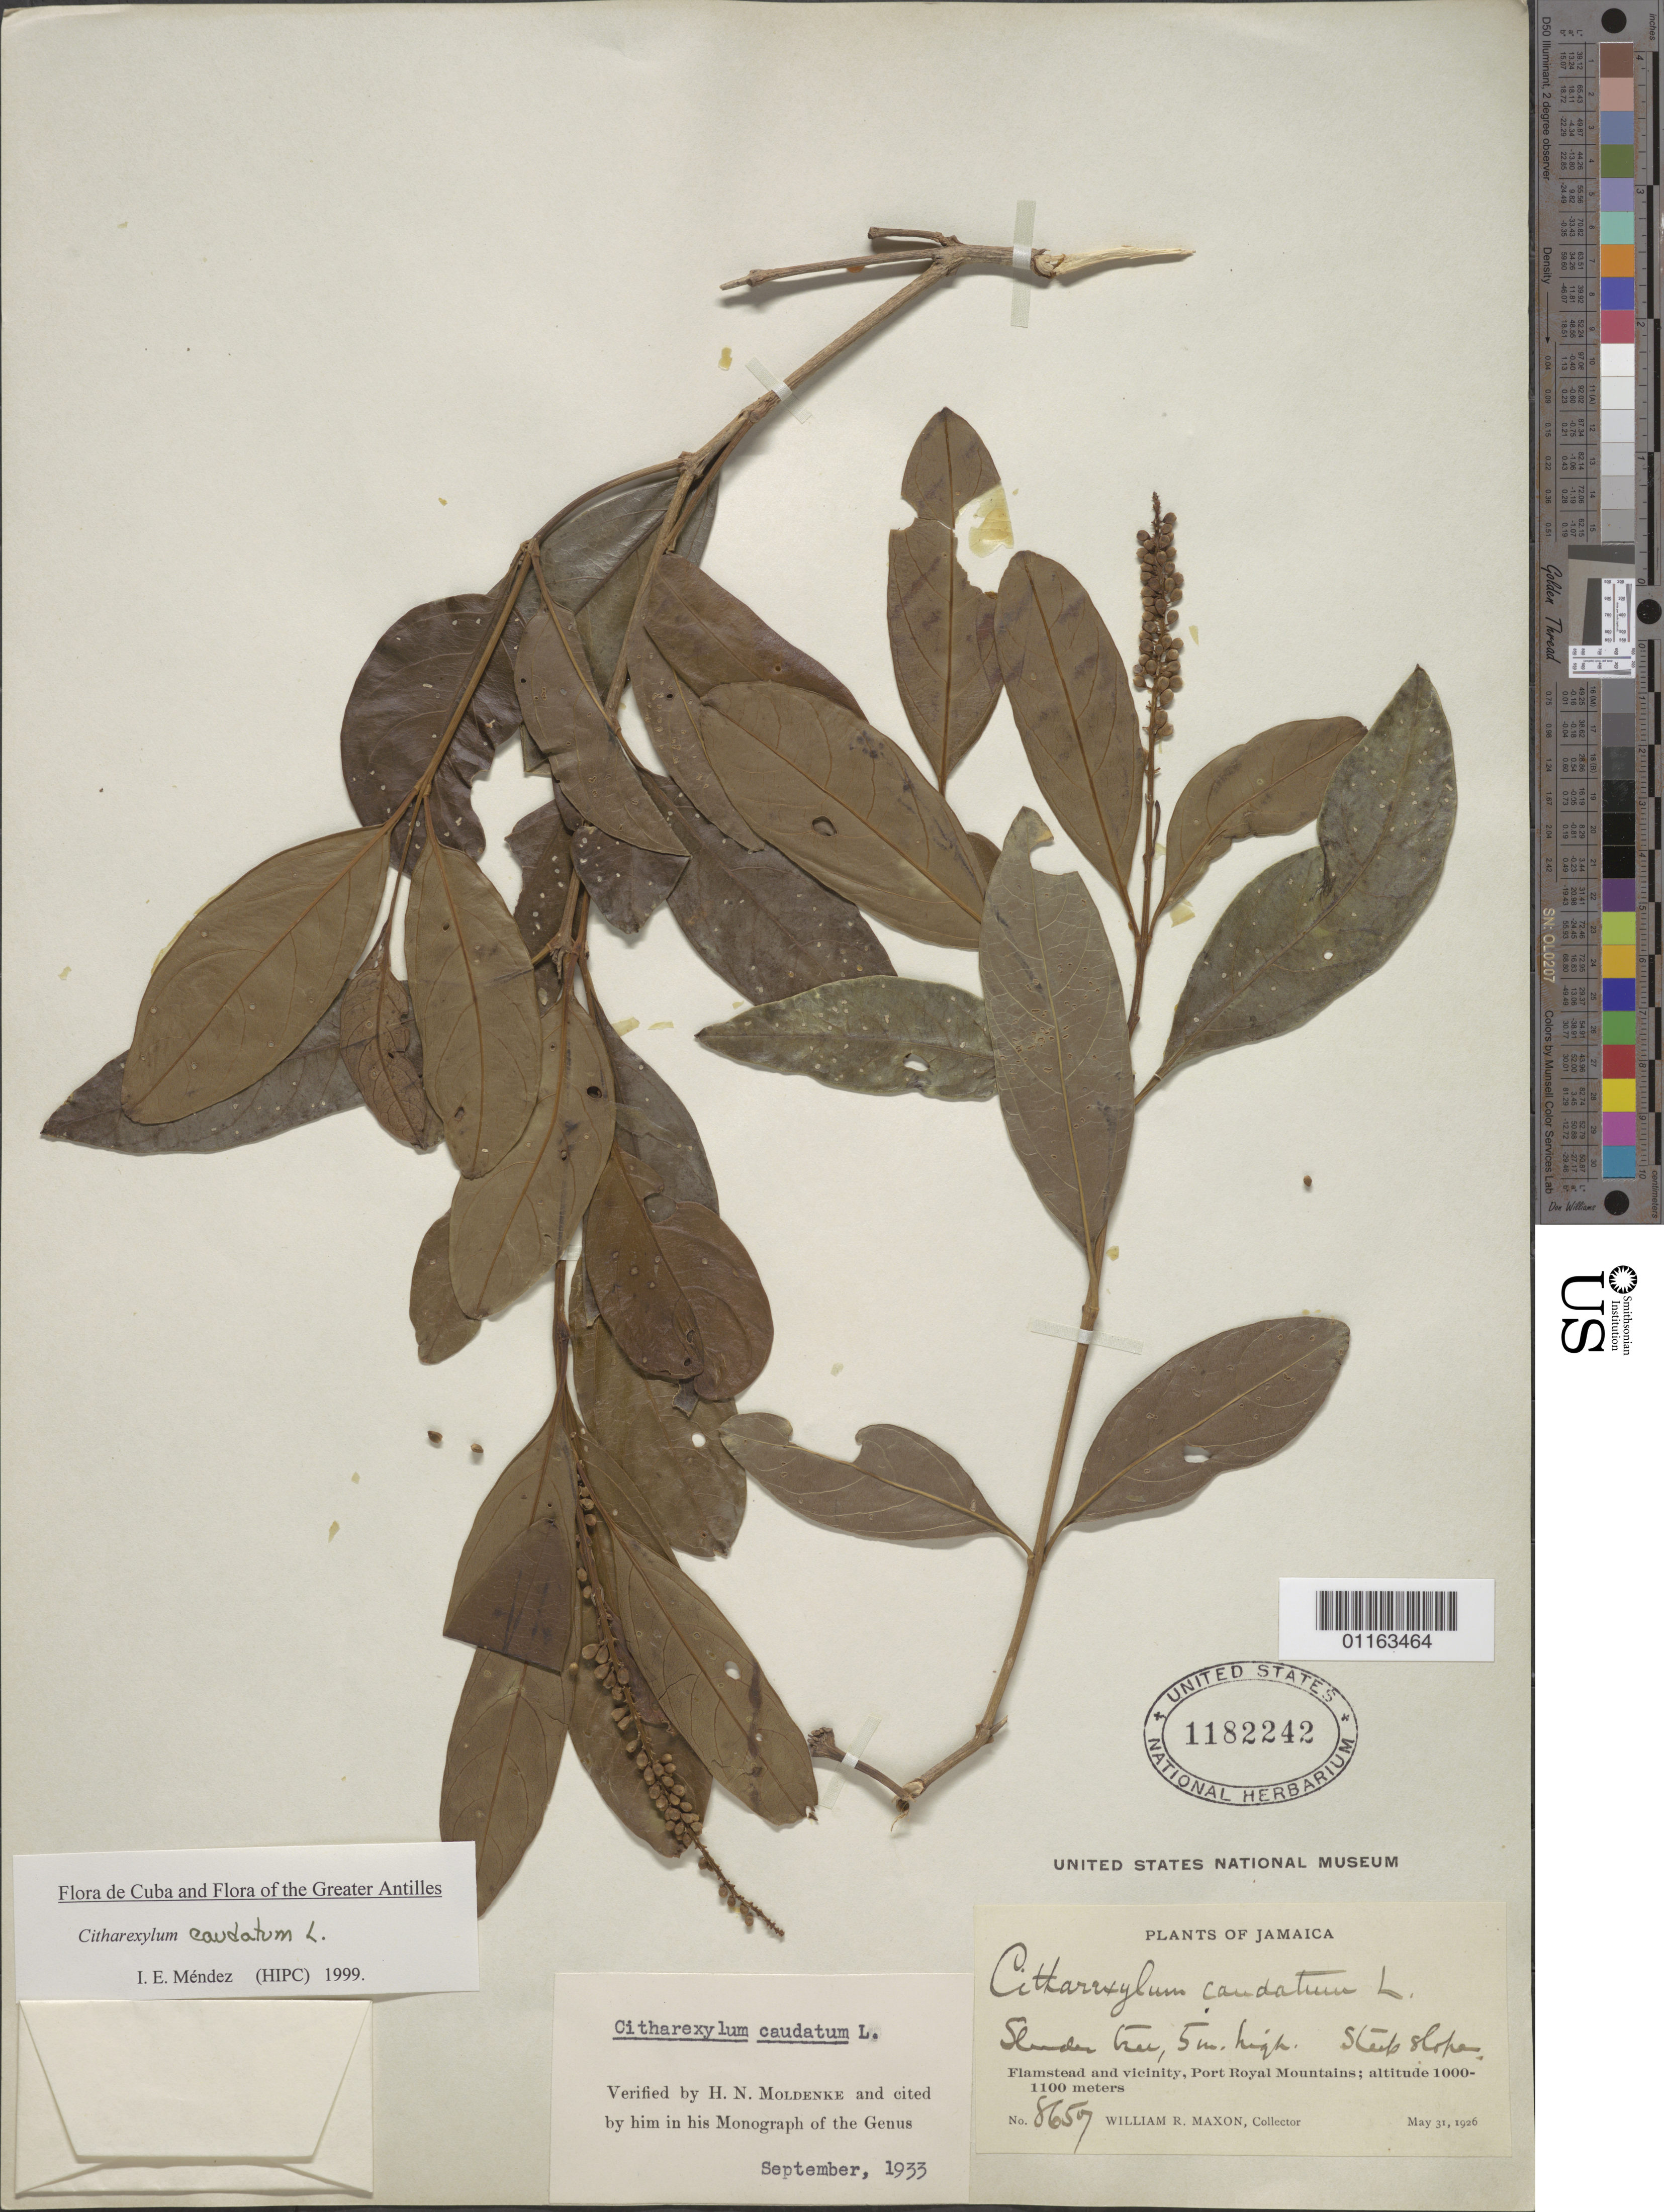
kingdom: Plantae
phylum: Tracheophyta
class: Magnoliopsida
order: Lamiales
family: Verbenaceae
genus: Citharexylum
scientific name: Citharexylum caudatum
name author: L.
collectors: W. R. Maxon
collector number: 86507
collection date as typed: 31 May 1926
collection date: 1926-05-31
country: Jamaica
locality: Flamstead and vicinity, Port Royal Mountains; steep slope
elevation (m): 1000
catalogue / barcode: US 1182242